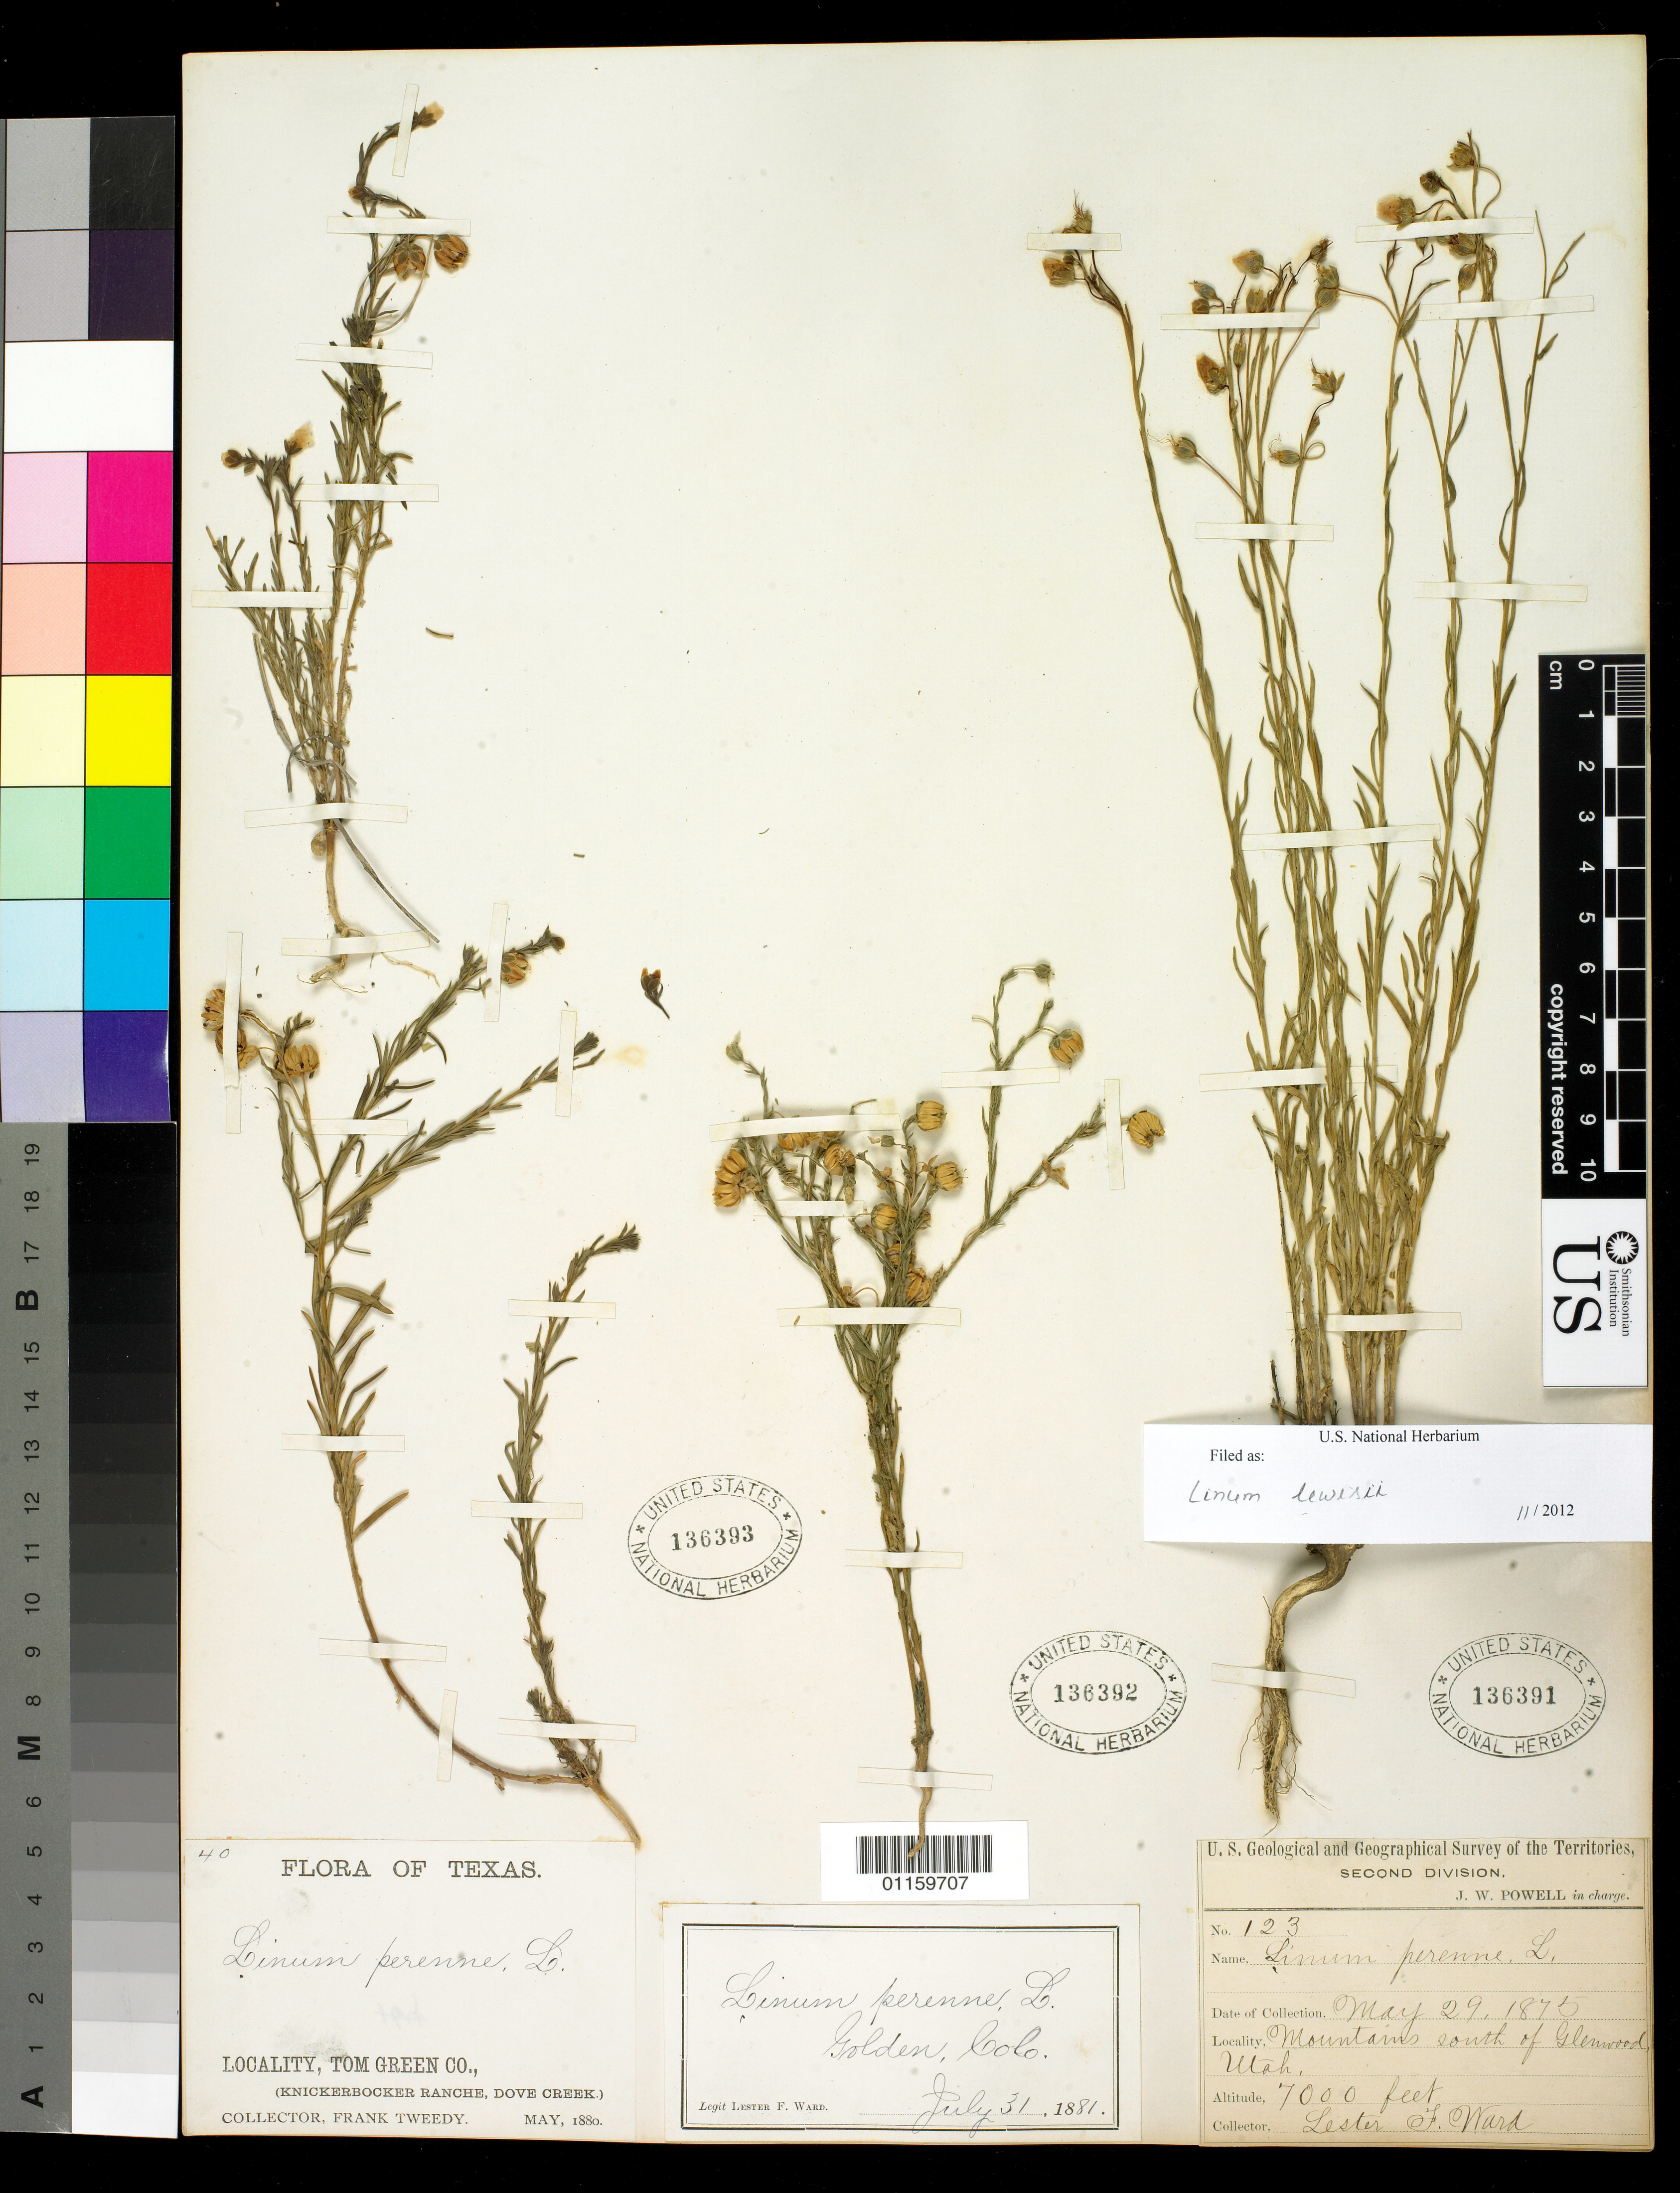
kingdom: Plantae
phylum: Tracheophyta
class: Magnoliopsida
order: Malpighiales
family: Linaceae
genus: Linum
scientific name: Linum lewisii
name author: Pursh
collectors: L. F. Ward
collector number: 123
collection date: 1875-05-29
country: United States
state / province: Utah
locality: Mountains south of Glenwood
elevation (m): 2134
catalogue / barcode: US 136391